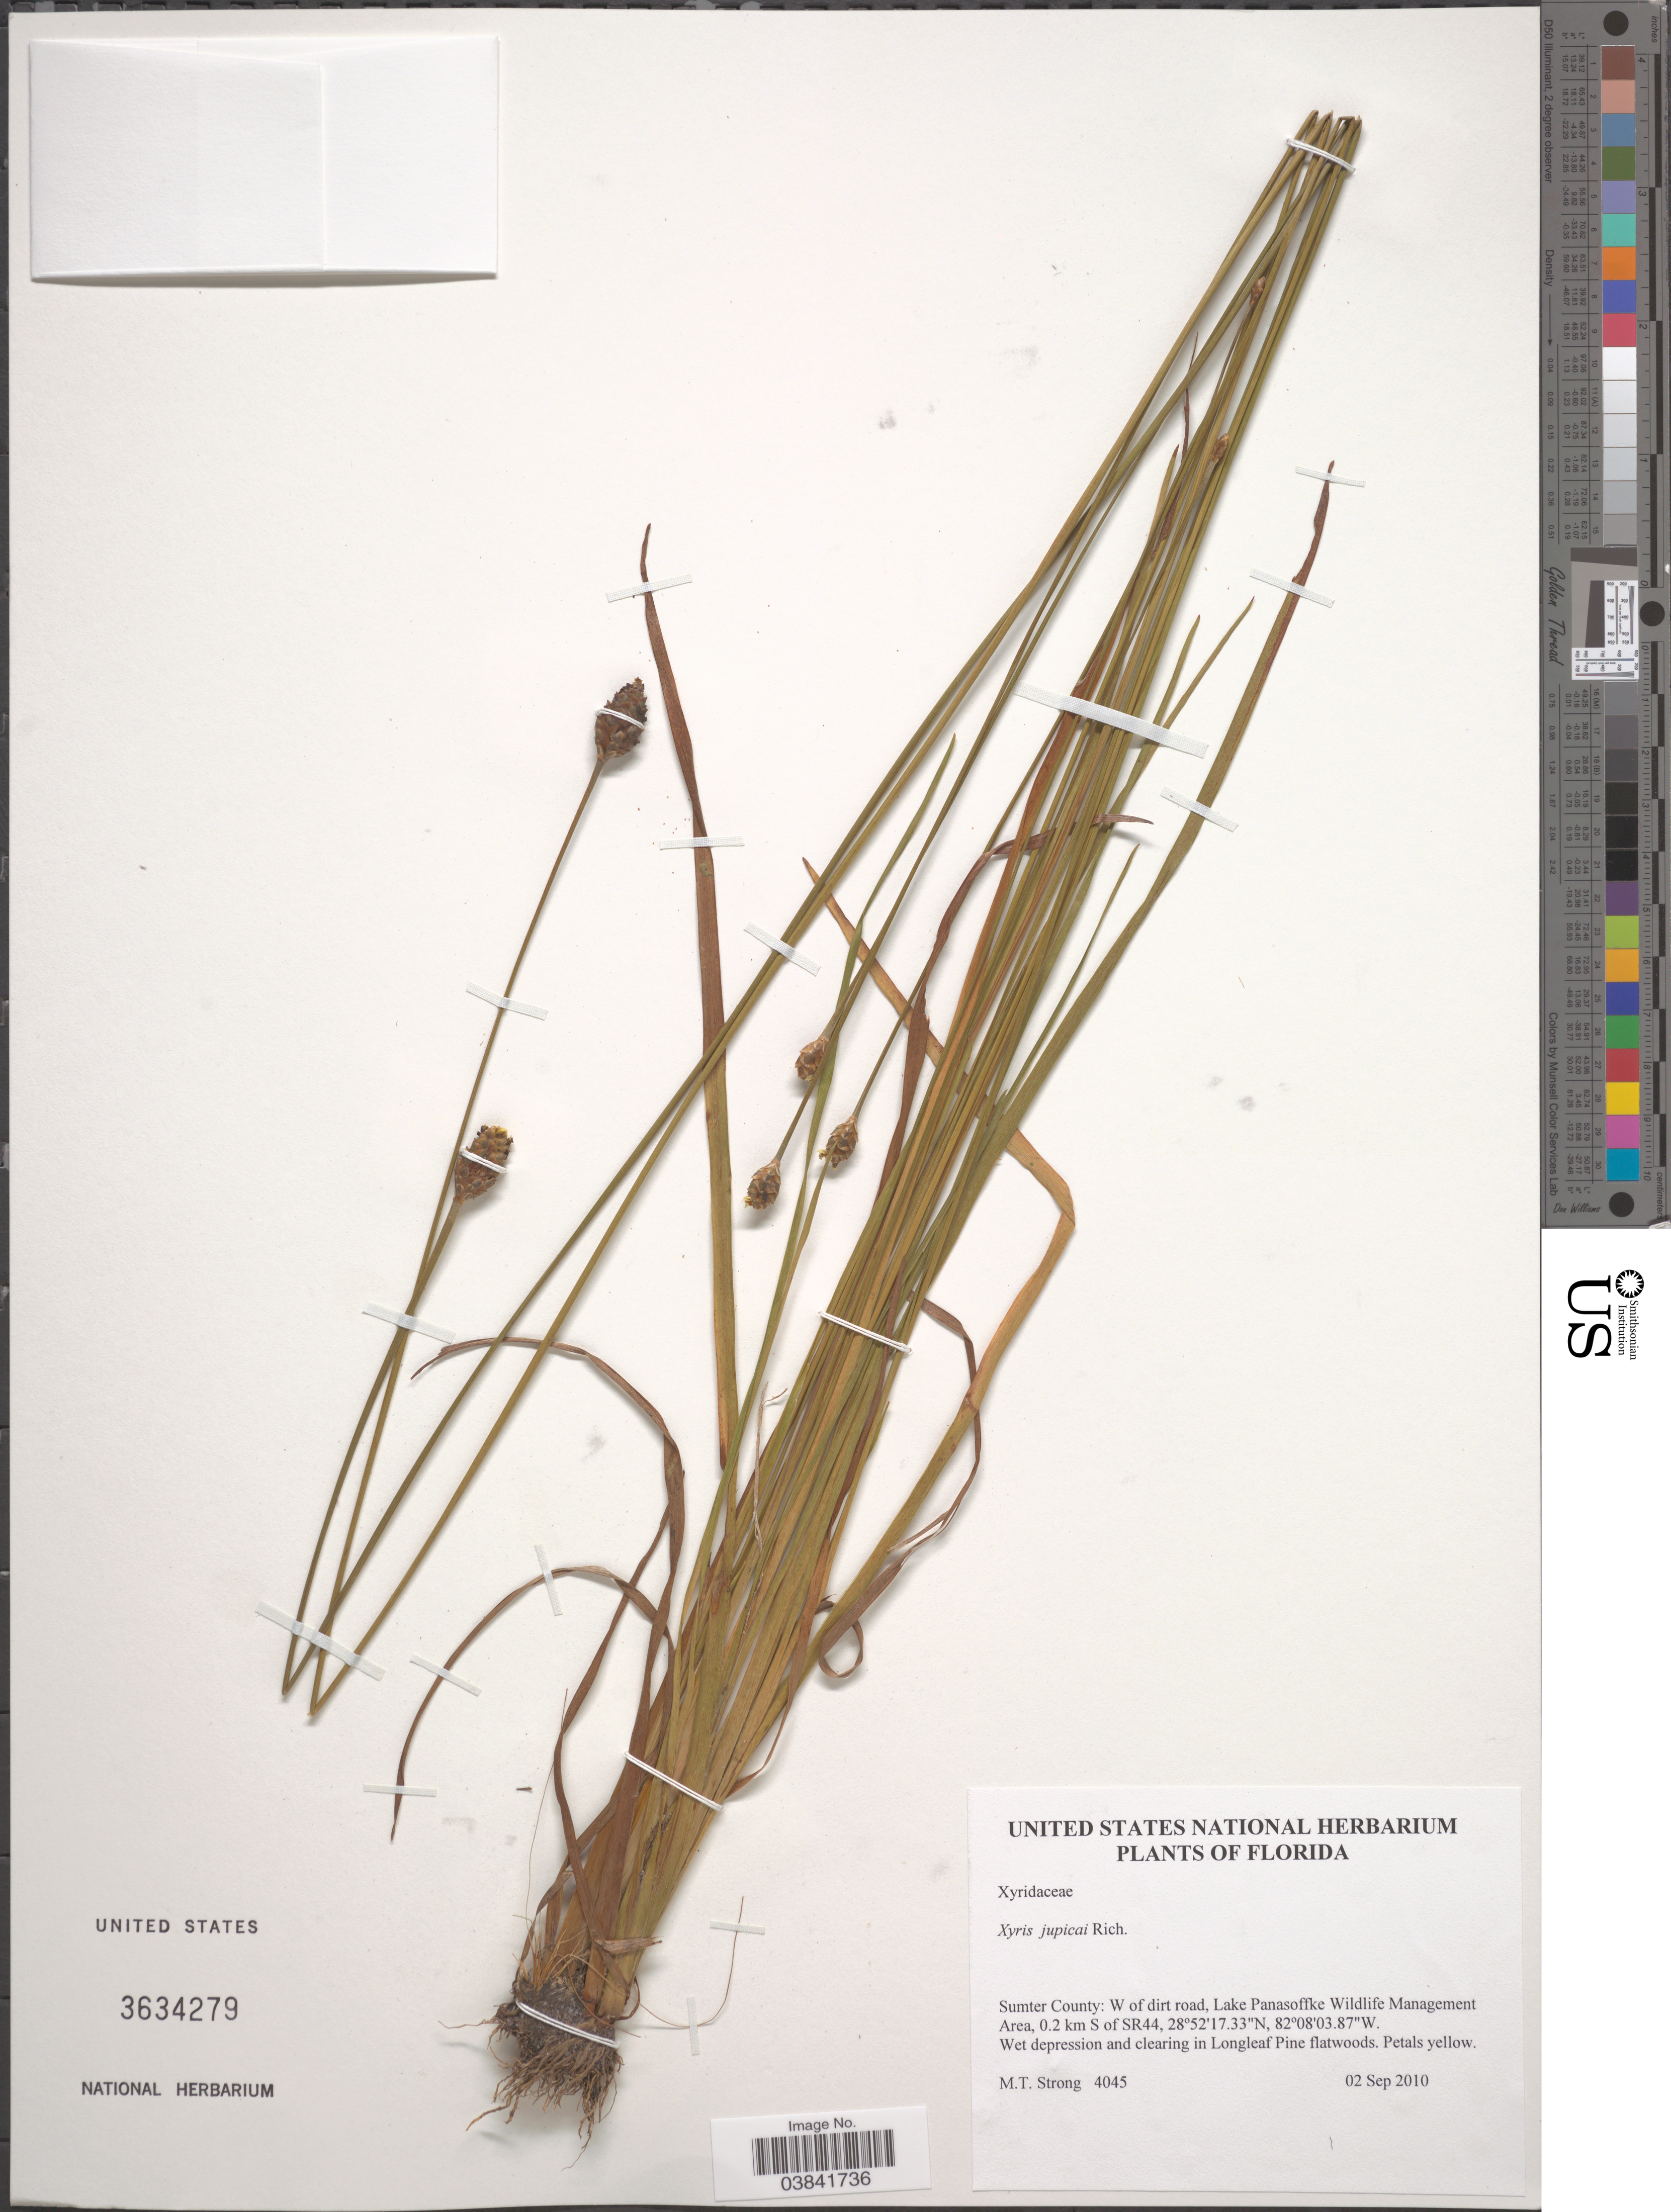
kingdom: Plantae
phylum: Tracheophyta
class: Liliopsida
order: Poales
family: Xyridaceae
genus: Xyris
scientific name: Xyris jupicai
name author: Rich.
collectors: M. T. Strong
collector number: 4045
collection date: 2010-09-02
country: United States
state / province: Florida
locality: Sumter County: W of dirt road, Lake Panasoffke Wildlife Management Area, 0.2 km S of SR44.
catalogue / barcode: US 3634279